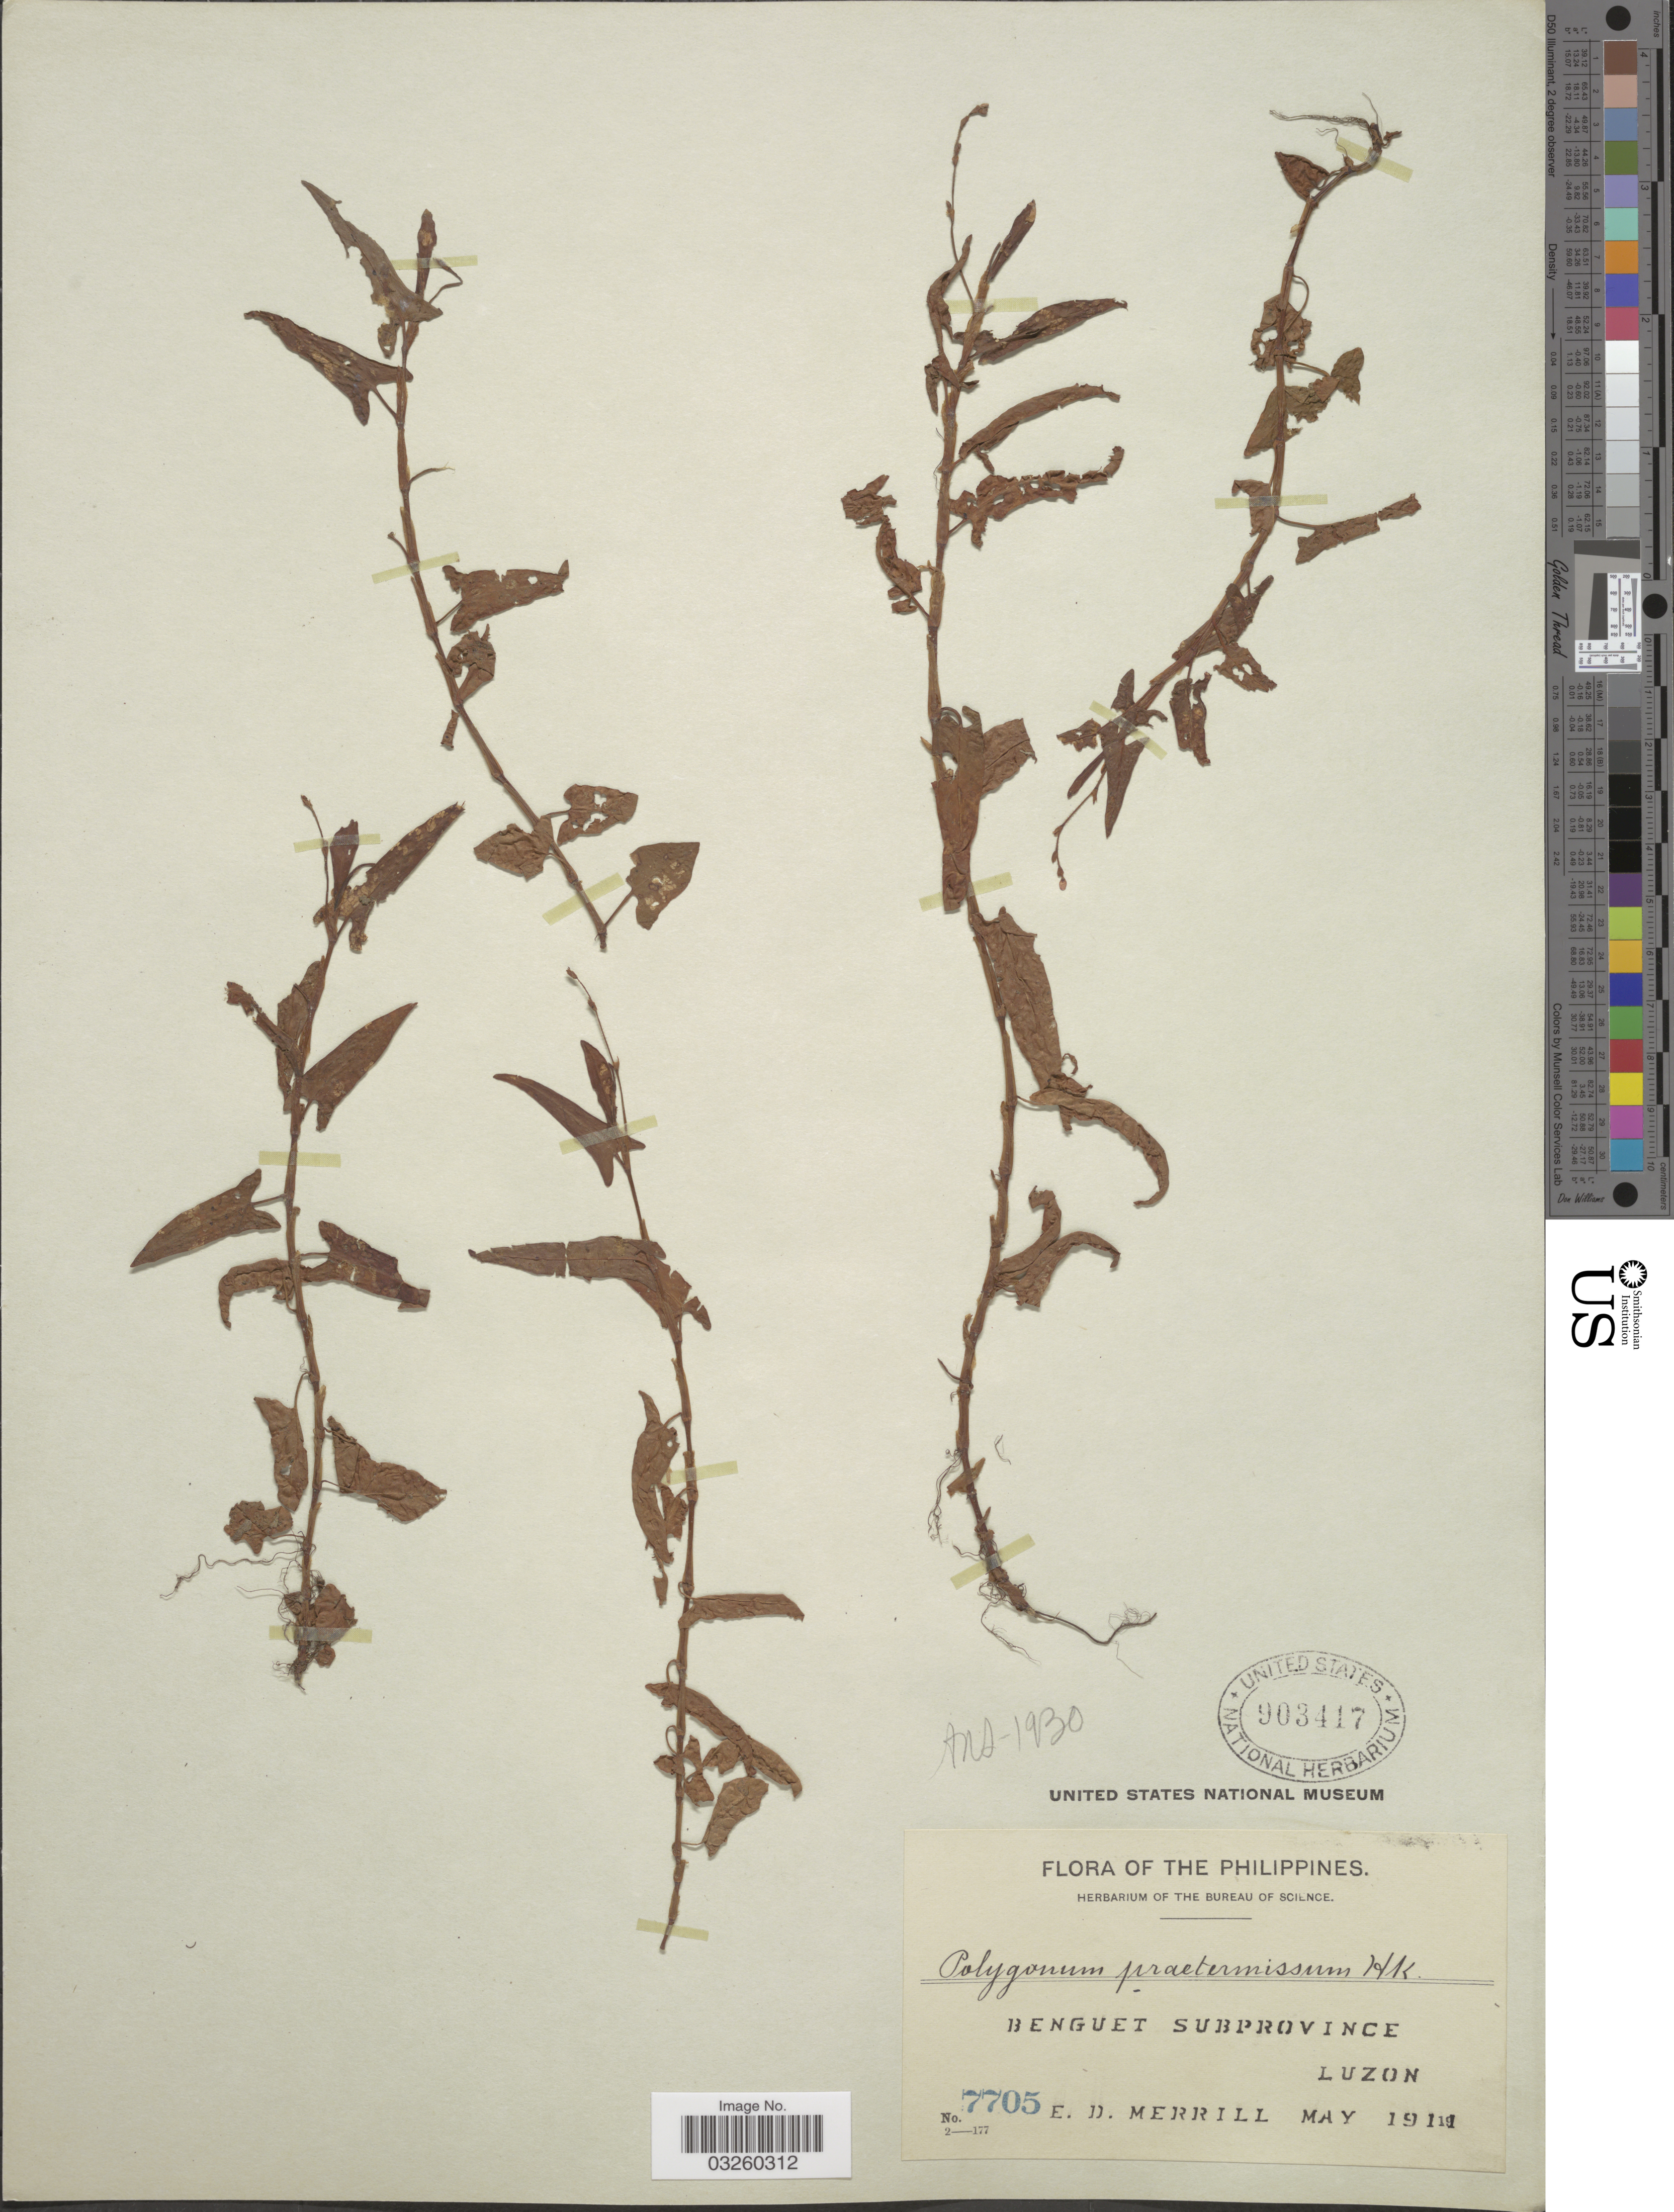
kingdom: Plantae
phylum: Tracheophyta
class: Magnoliopsida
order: Caryophyllales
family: Polygonaceae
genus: Polygonum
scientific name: Polygonum praetermissum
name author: Hook. f.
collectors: E. D. Merrill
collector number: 7705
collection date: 1911-05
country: Philippines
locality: Benguet Subprovince. Luzon.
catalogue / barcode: US 903417